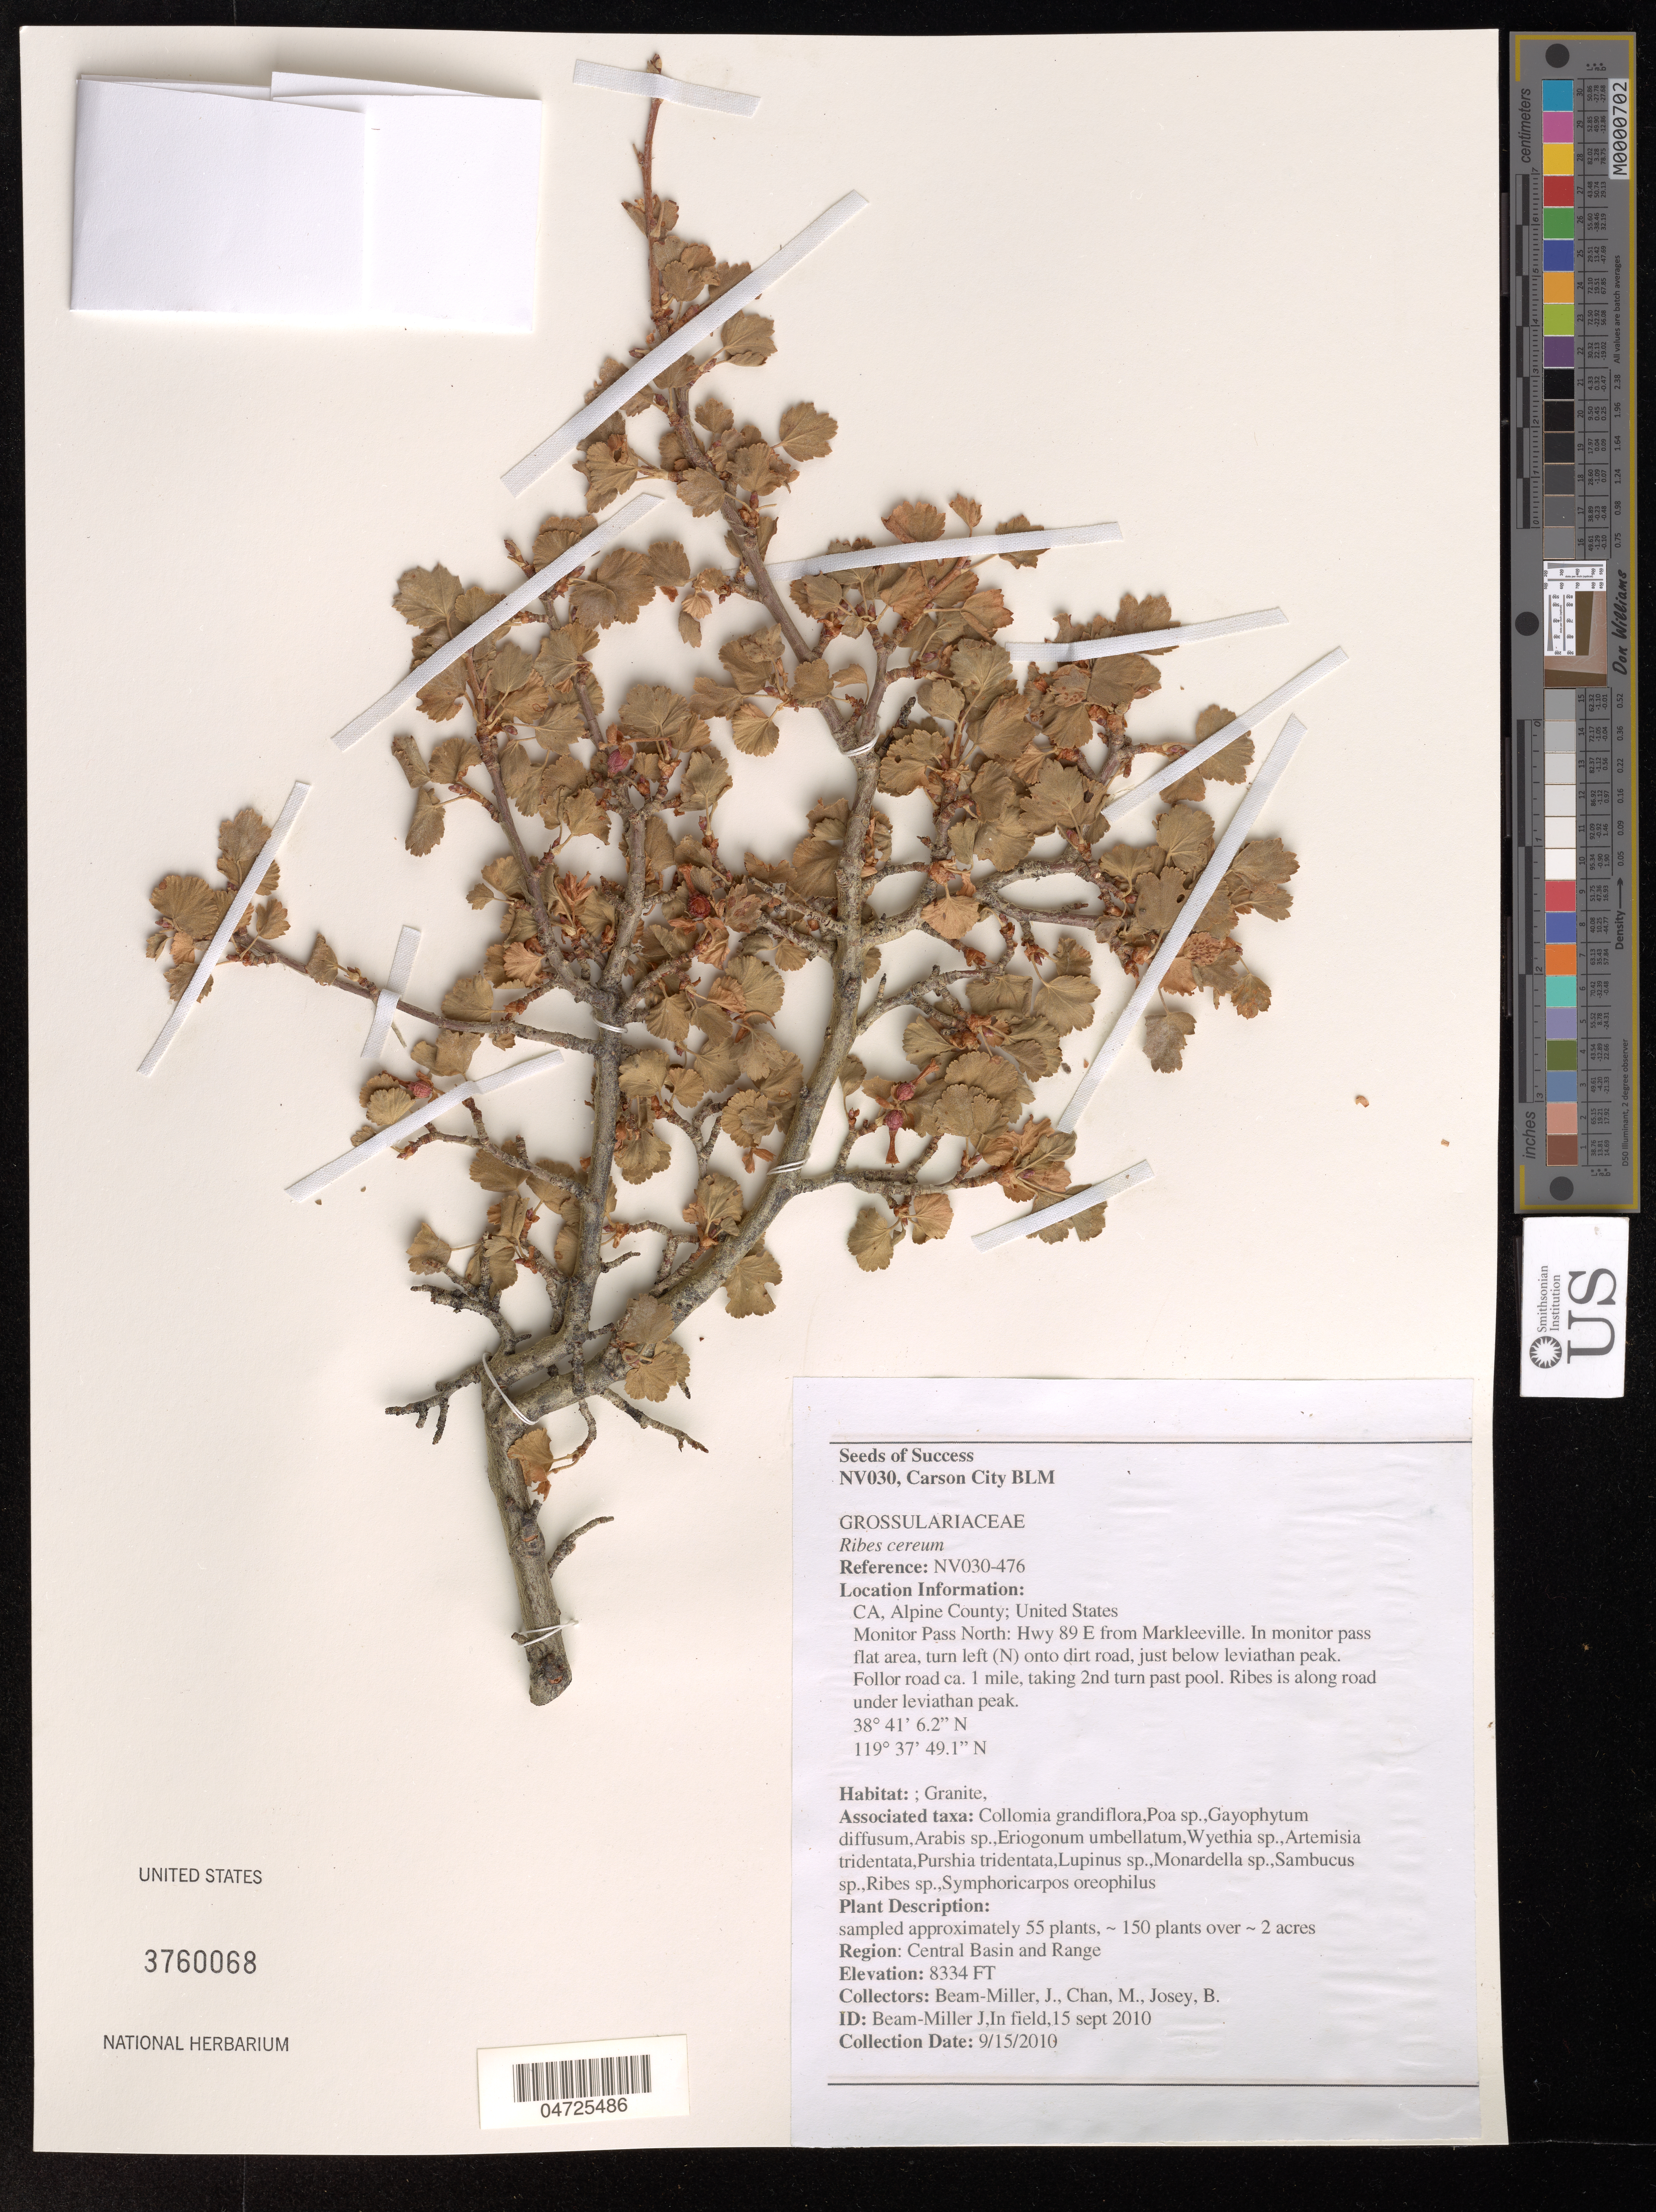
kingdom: Plantae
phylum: Tracheophyta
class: Magnoliopsida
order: Saxifragales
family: Grossulariaceae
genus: Ribes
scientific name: Ribes cereum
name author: Douglas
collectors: J. Beam-Miller, M. Chan & B. Josey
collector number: NV030-476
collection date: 2010-09-15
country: United States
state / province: California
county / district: Alpine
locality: Alpine County. Monitor Pass North: Hwy 89 E from Markleeville. In monitor pass flat area, turn left (N) onto dirt road, just below leviathan peak. Follor road ca. 1 mile, taking 2nd turn past pool. Region: Central Basin and Range.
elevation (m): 2540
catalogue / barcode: US 3760068